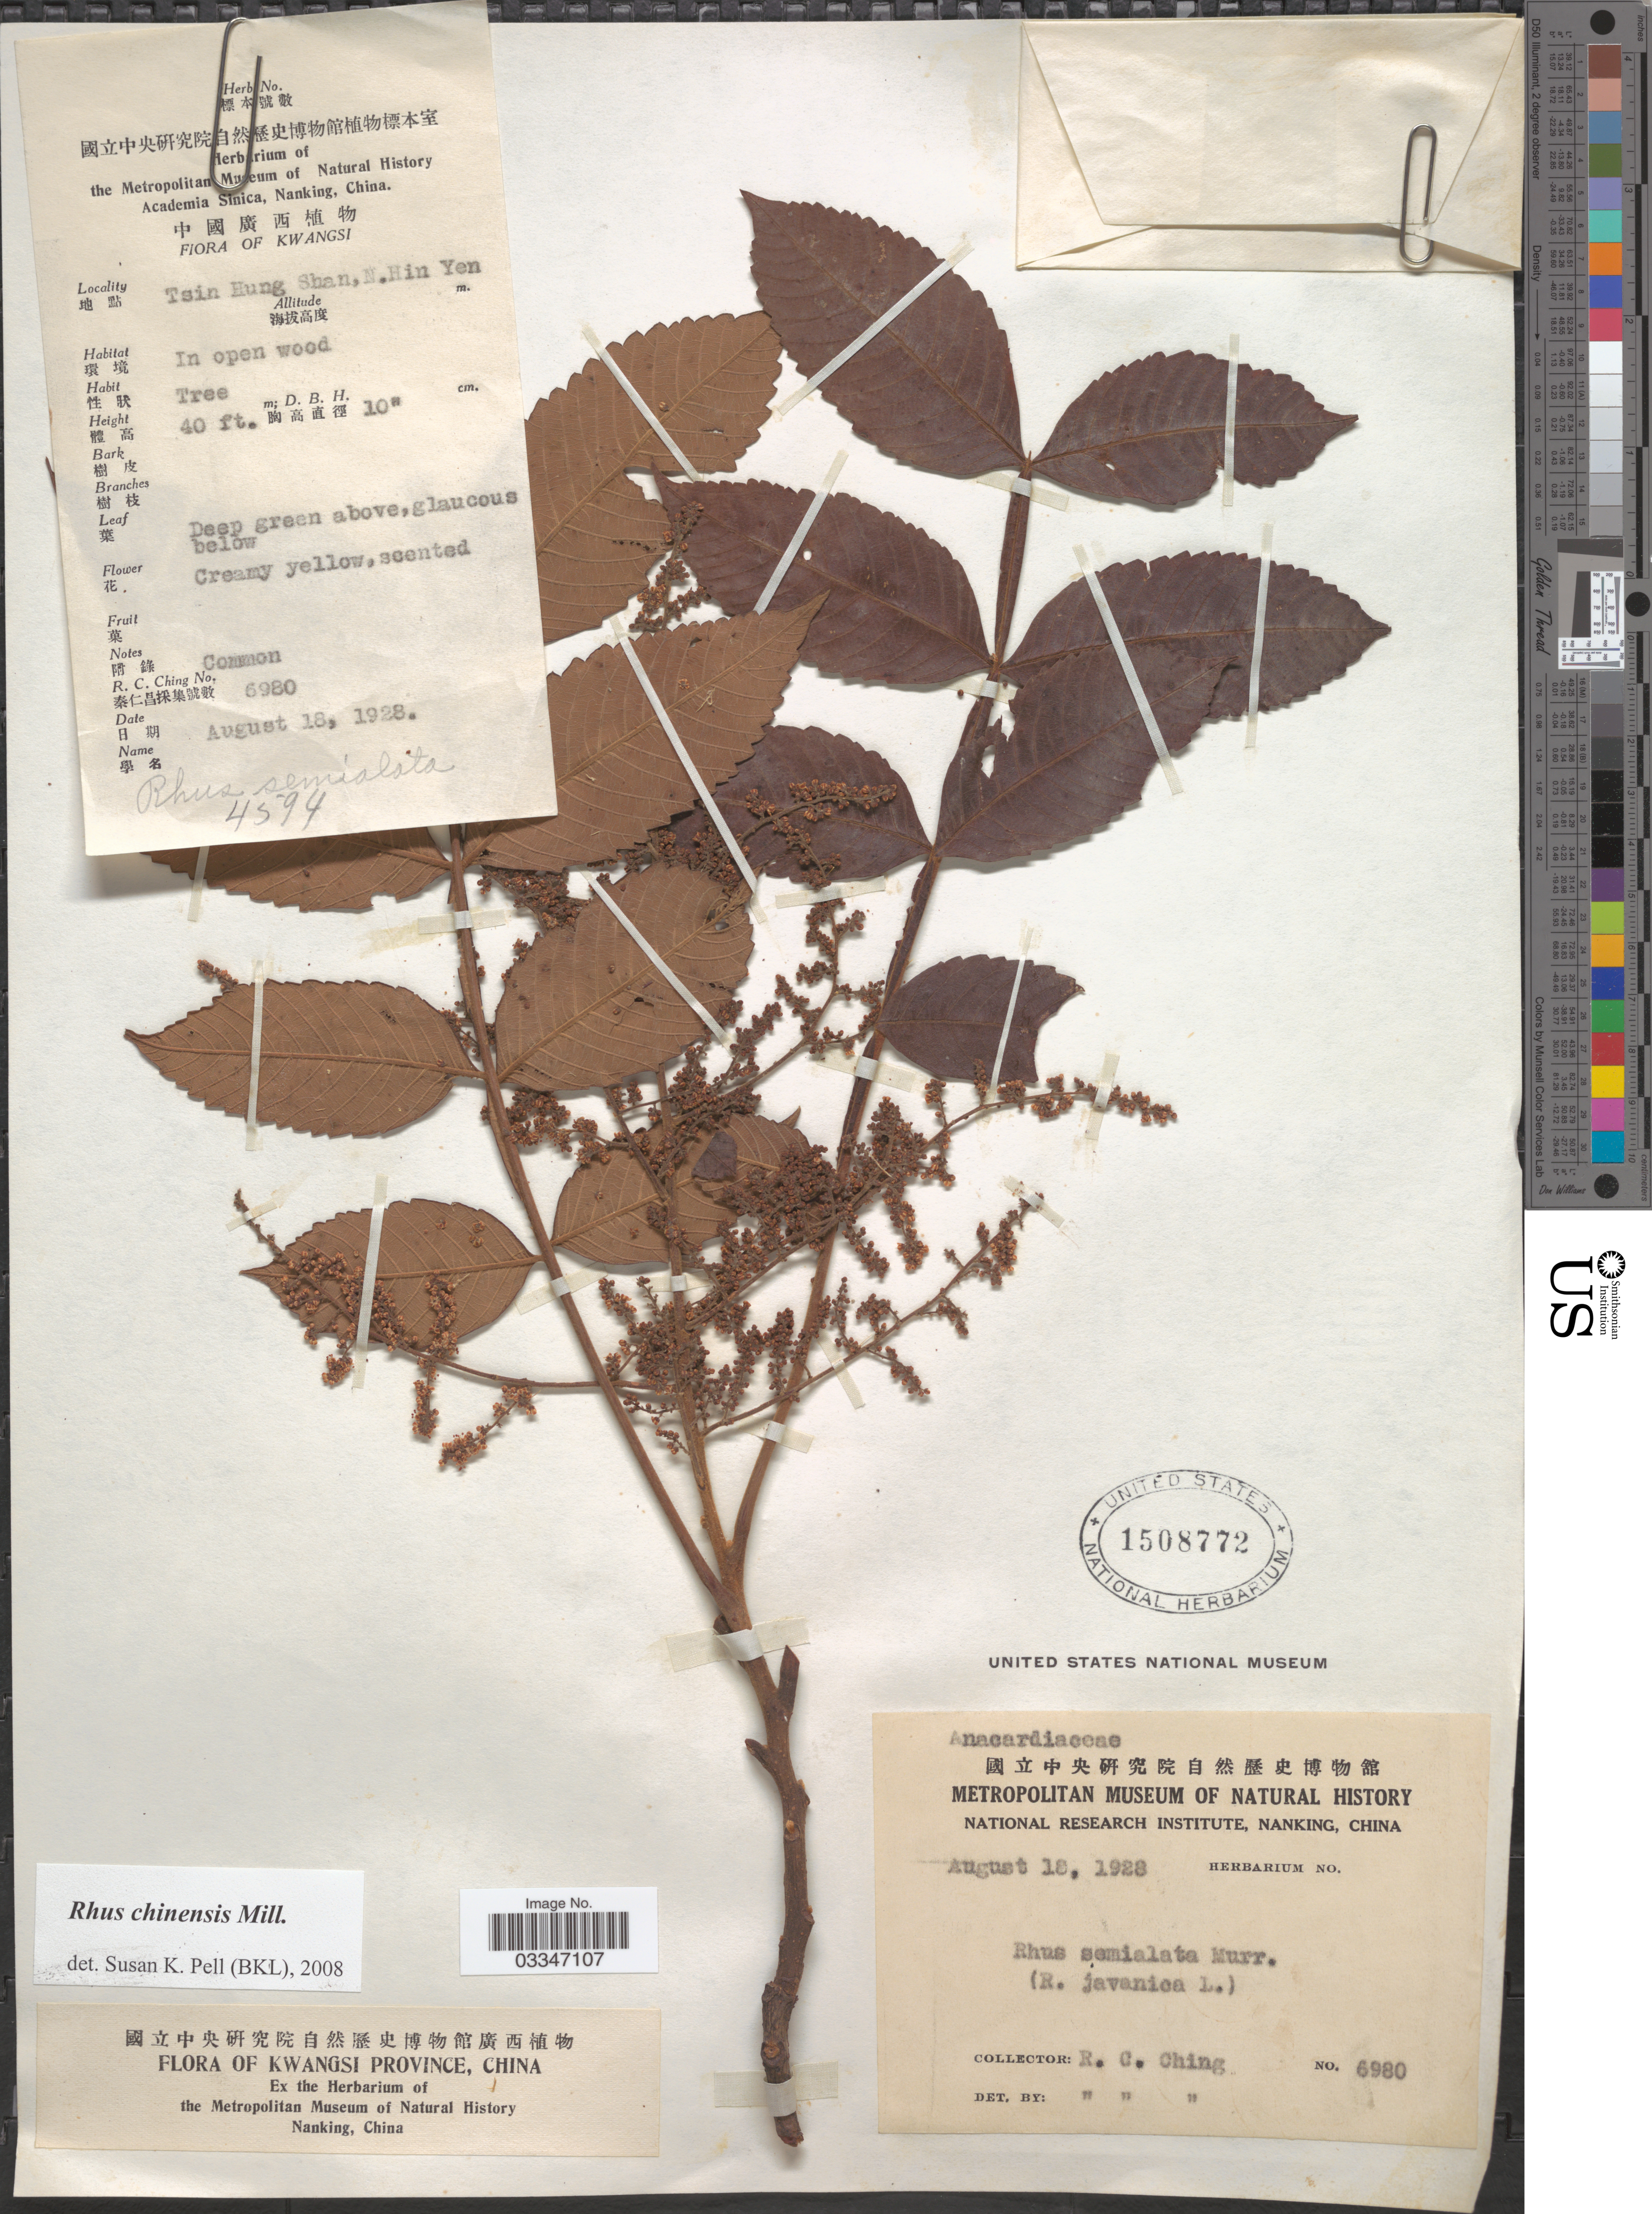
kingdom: Plantae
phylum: Tracheophyta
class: Magnoliopsida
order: Sapindales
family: Anacardiaceae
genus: Rhus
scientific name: Rhus chinensis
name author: Mill.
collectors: R. C. Ching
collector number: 6980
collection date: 1928-08-18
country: China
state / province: Guangxi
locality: Kwangsi Province. Tsin Hung Shan, N. Hin Yen.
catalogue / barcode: US 1508772